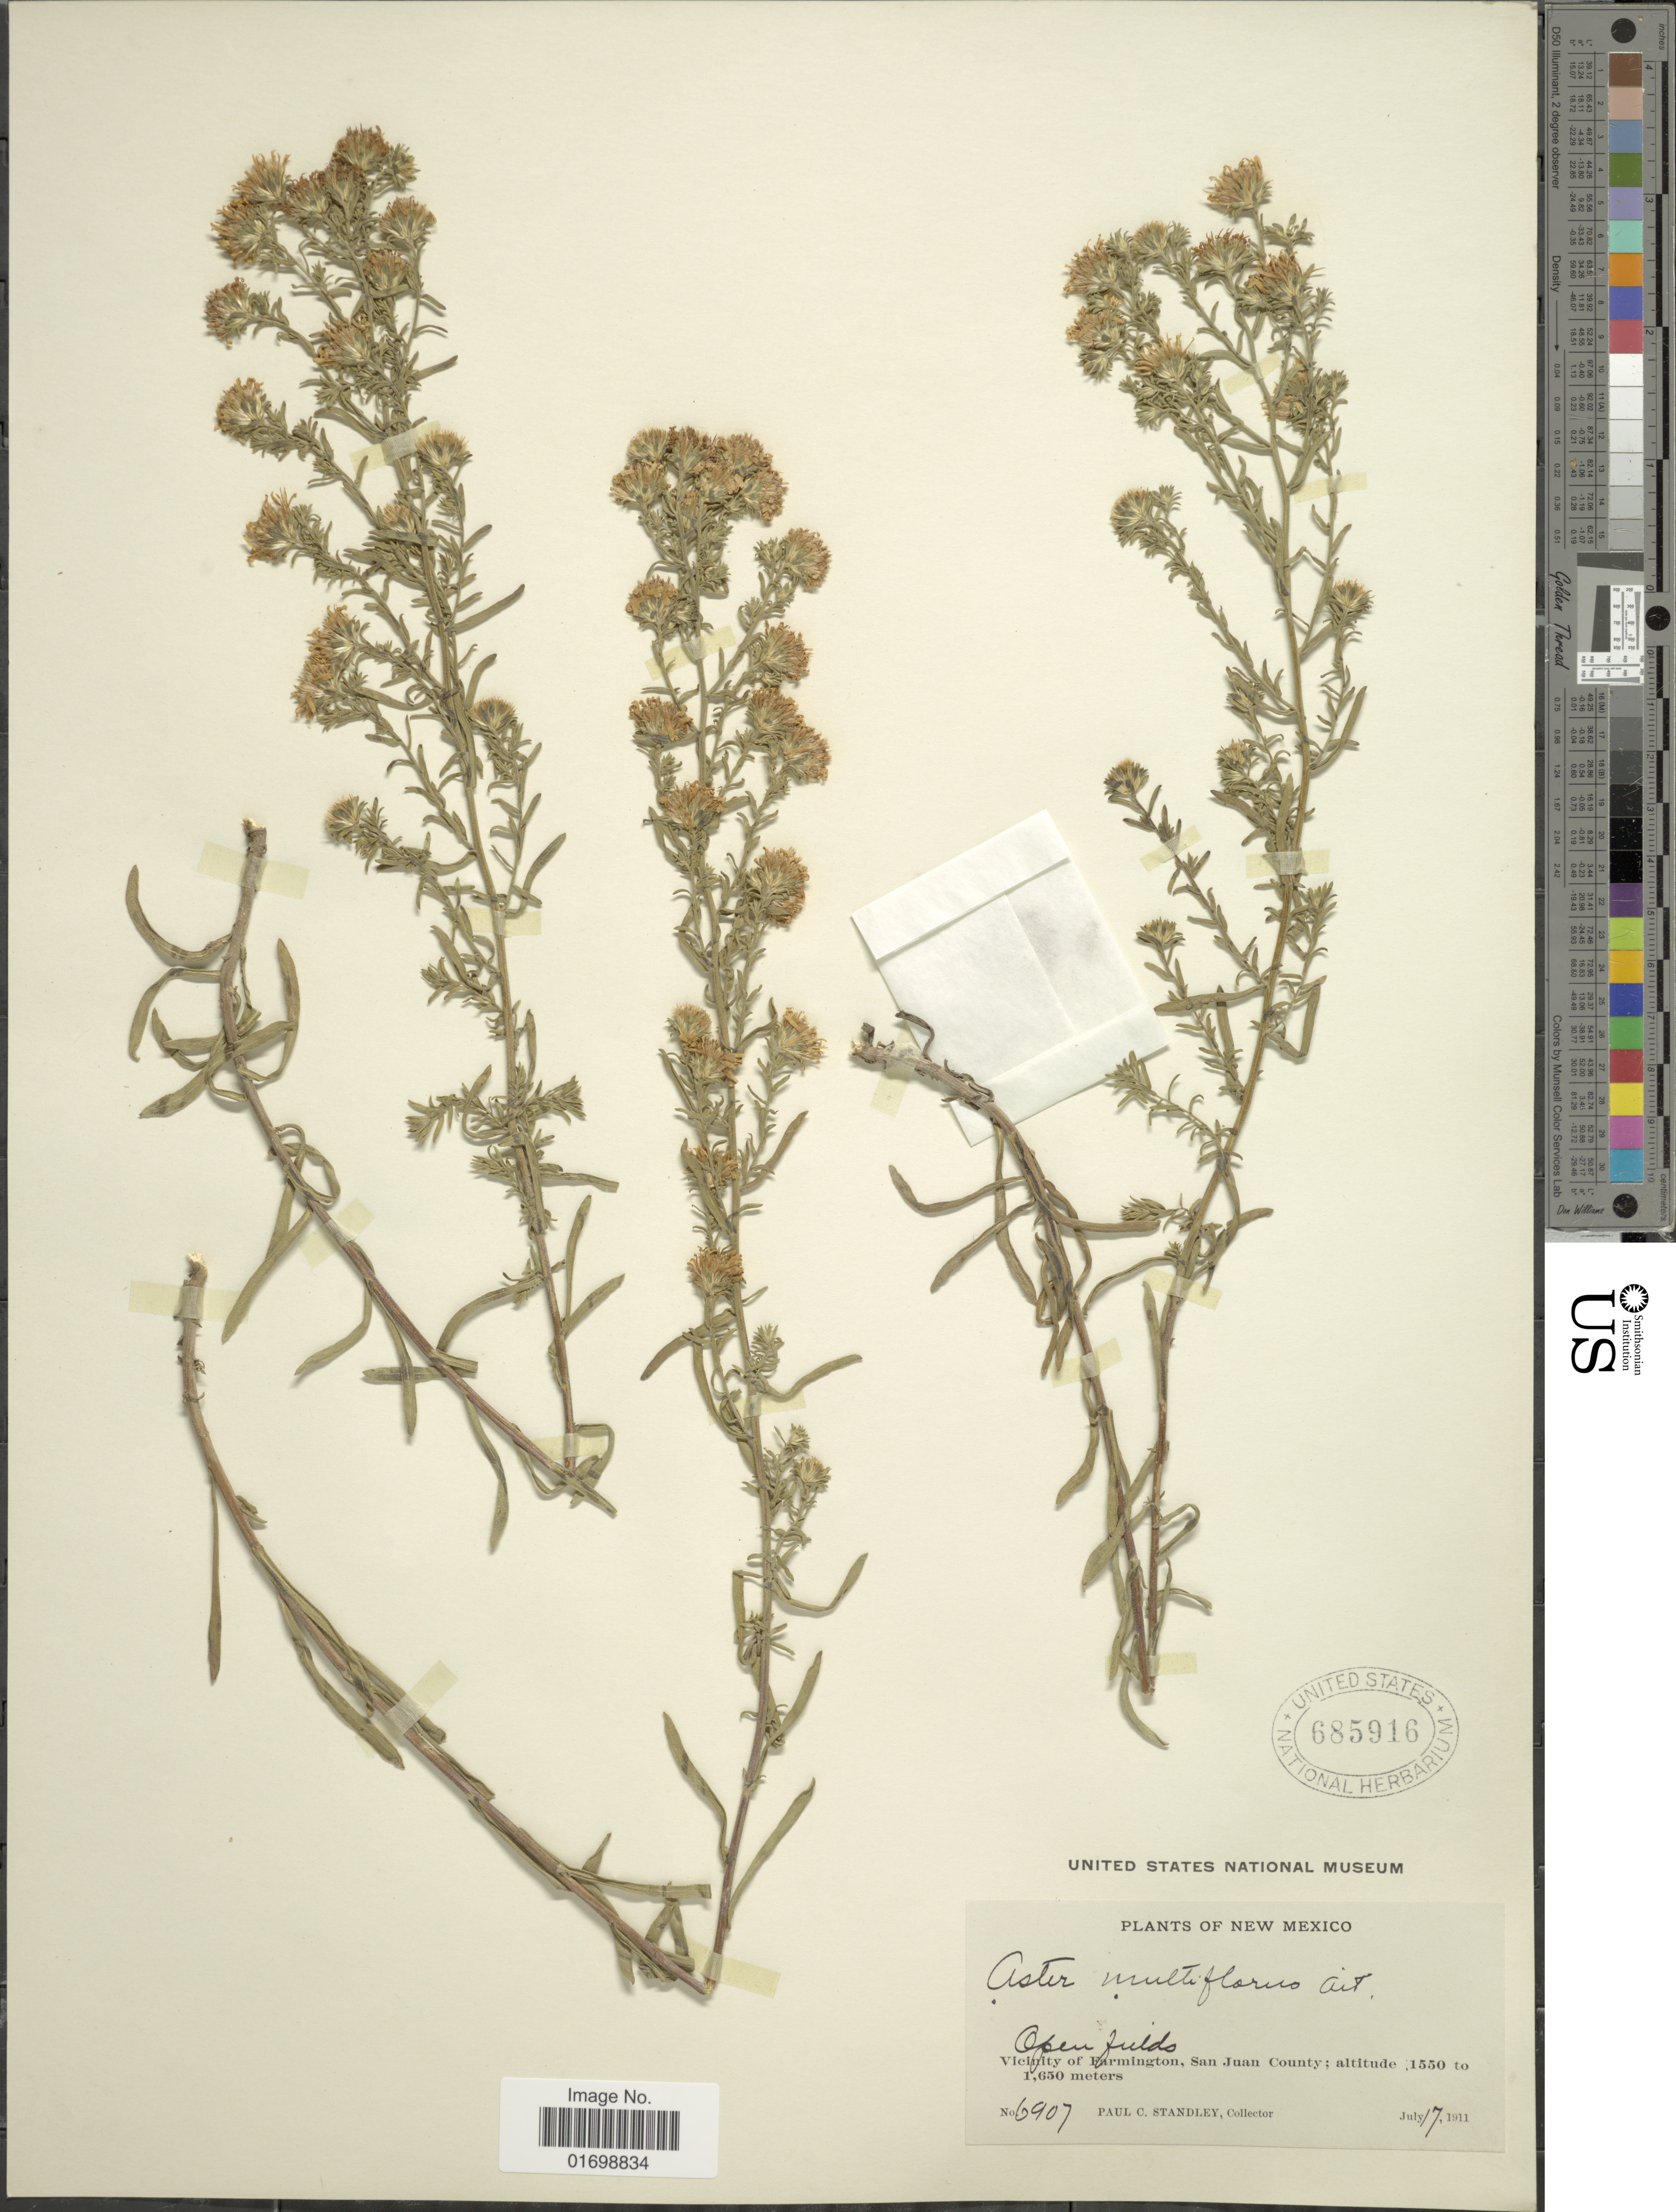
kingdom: Plantae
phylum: Tracheophyta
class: Magnoliopsida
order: Asterales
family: Asteraceae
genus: Symphyotrichum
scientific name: Symphyotrichum ericoides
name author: (L.) G.L. Nesom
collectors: P. C. Standley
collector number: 6907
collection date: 1911-07-17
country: United States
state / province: New Mexico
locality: Open fields, vicinity of Farmington, San Juan County.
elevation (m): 1550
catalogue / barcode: US 685916